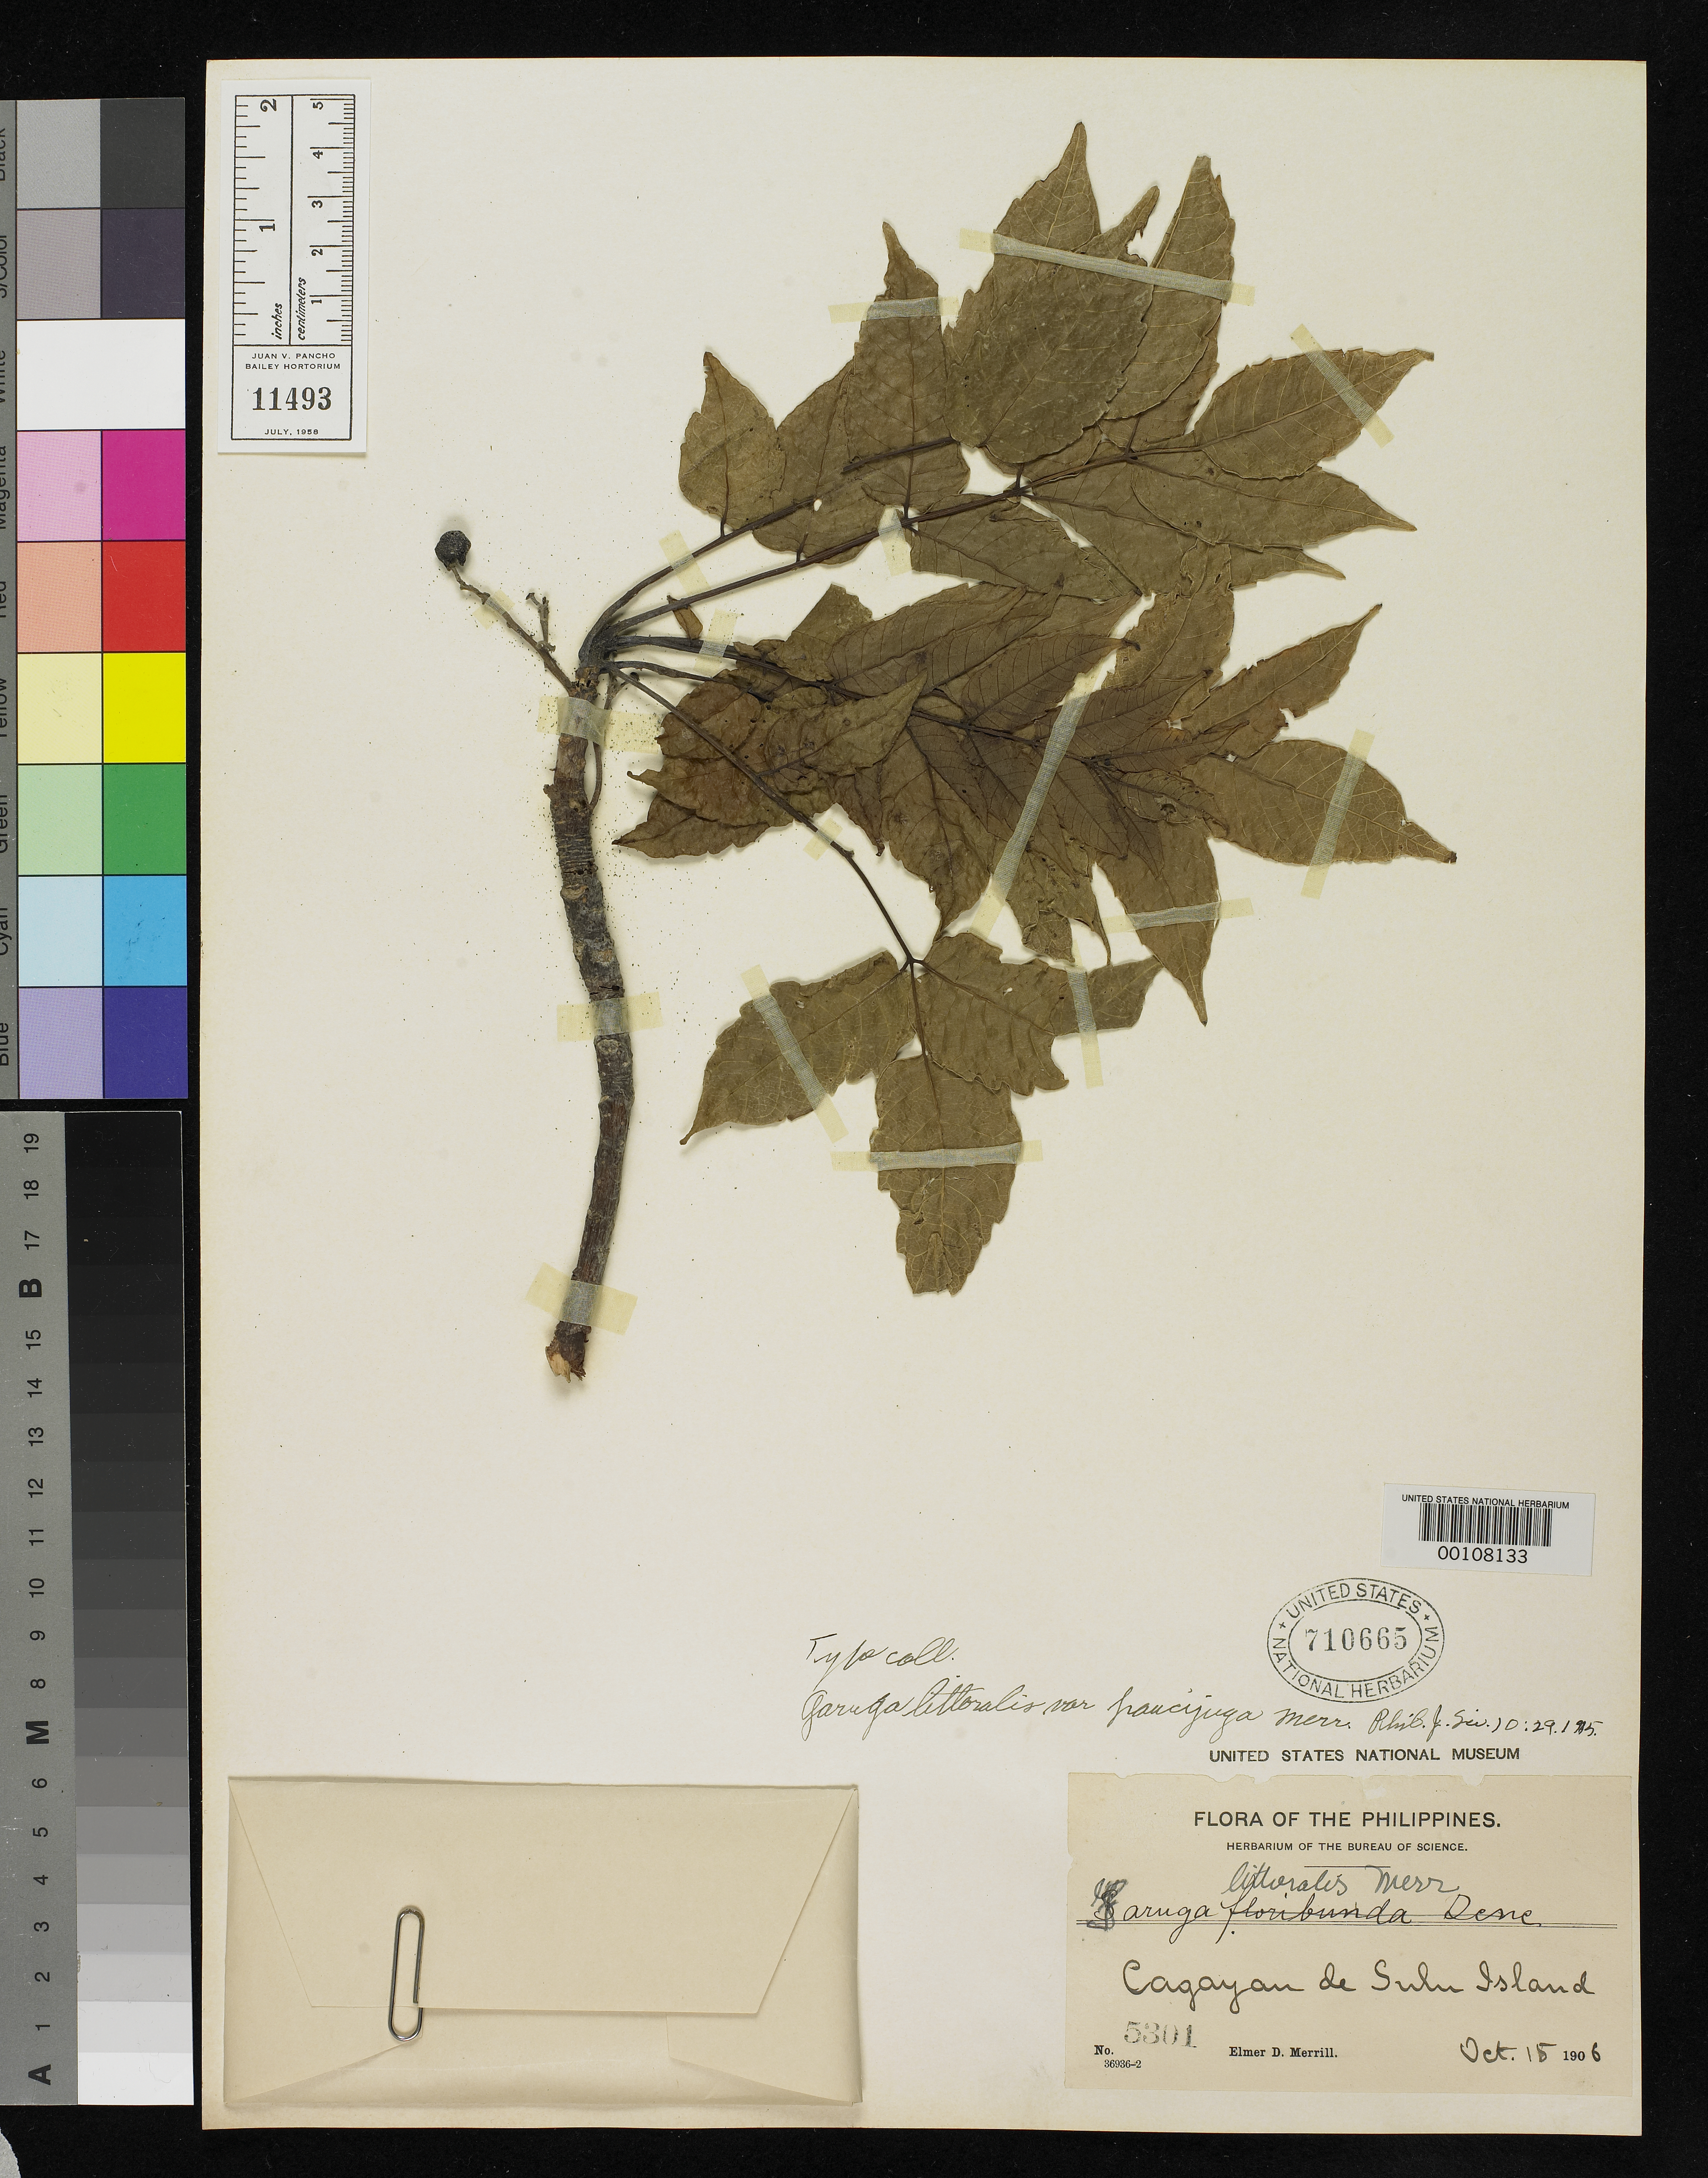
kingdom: Plantae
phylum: Tracheophyta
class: Magnoliopsida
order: Sapindales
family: Burseraceae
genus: Garuga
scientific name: Garuga littoralis var. paucijuga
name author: Merr.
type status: Isotype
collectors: E. D. Merrill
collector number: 5301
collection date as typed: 15 Oct 1906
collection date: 1906-10-15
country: Philippines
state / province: Muslim Mindanao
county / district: Sulu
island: Cagayan Sulu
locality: (Sibutu Group)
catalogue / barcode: US 710665